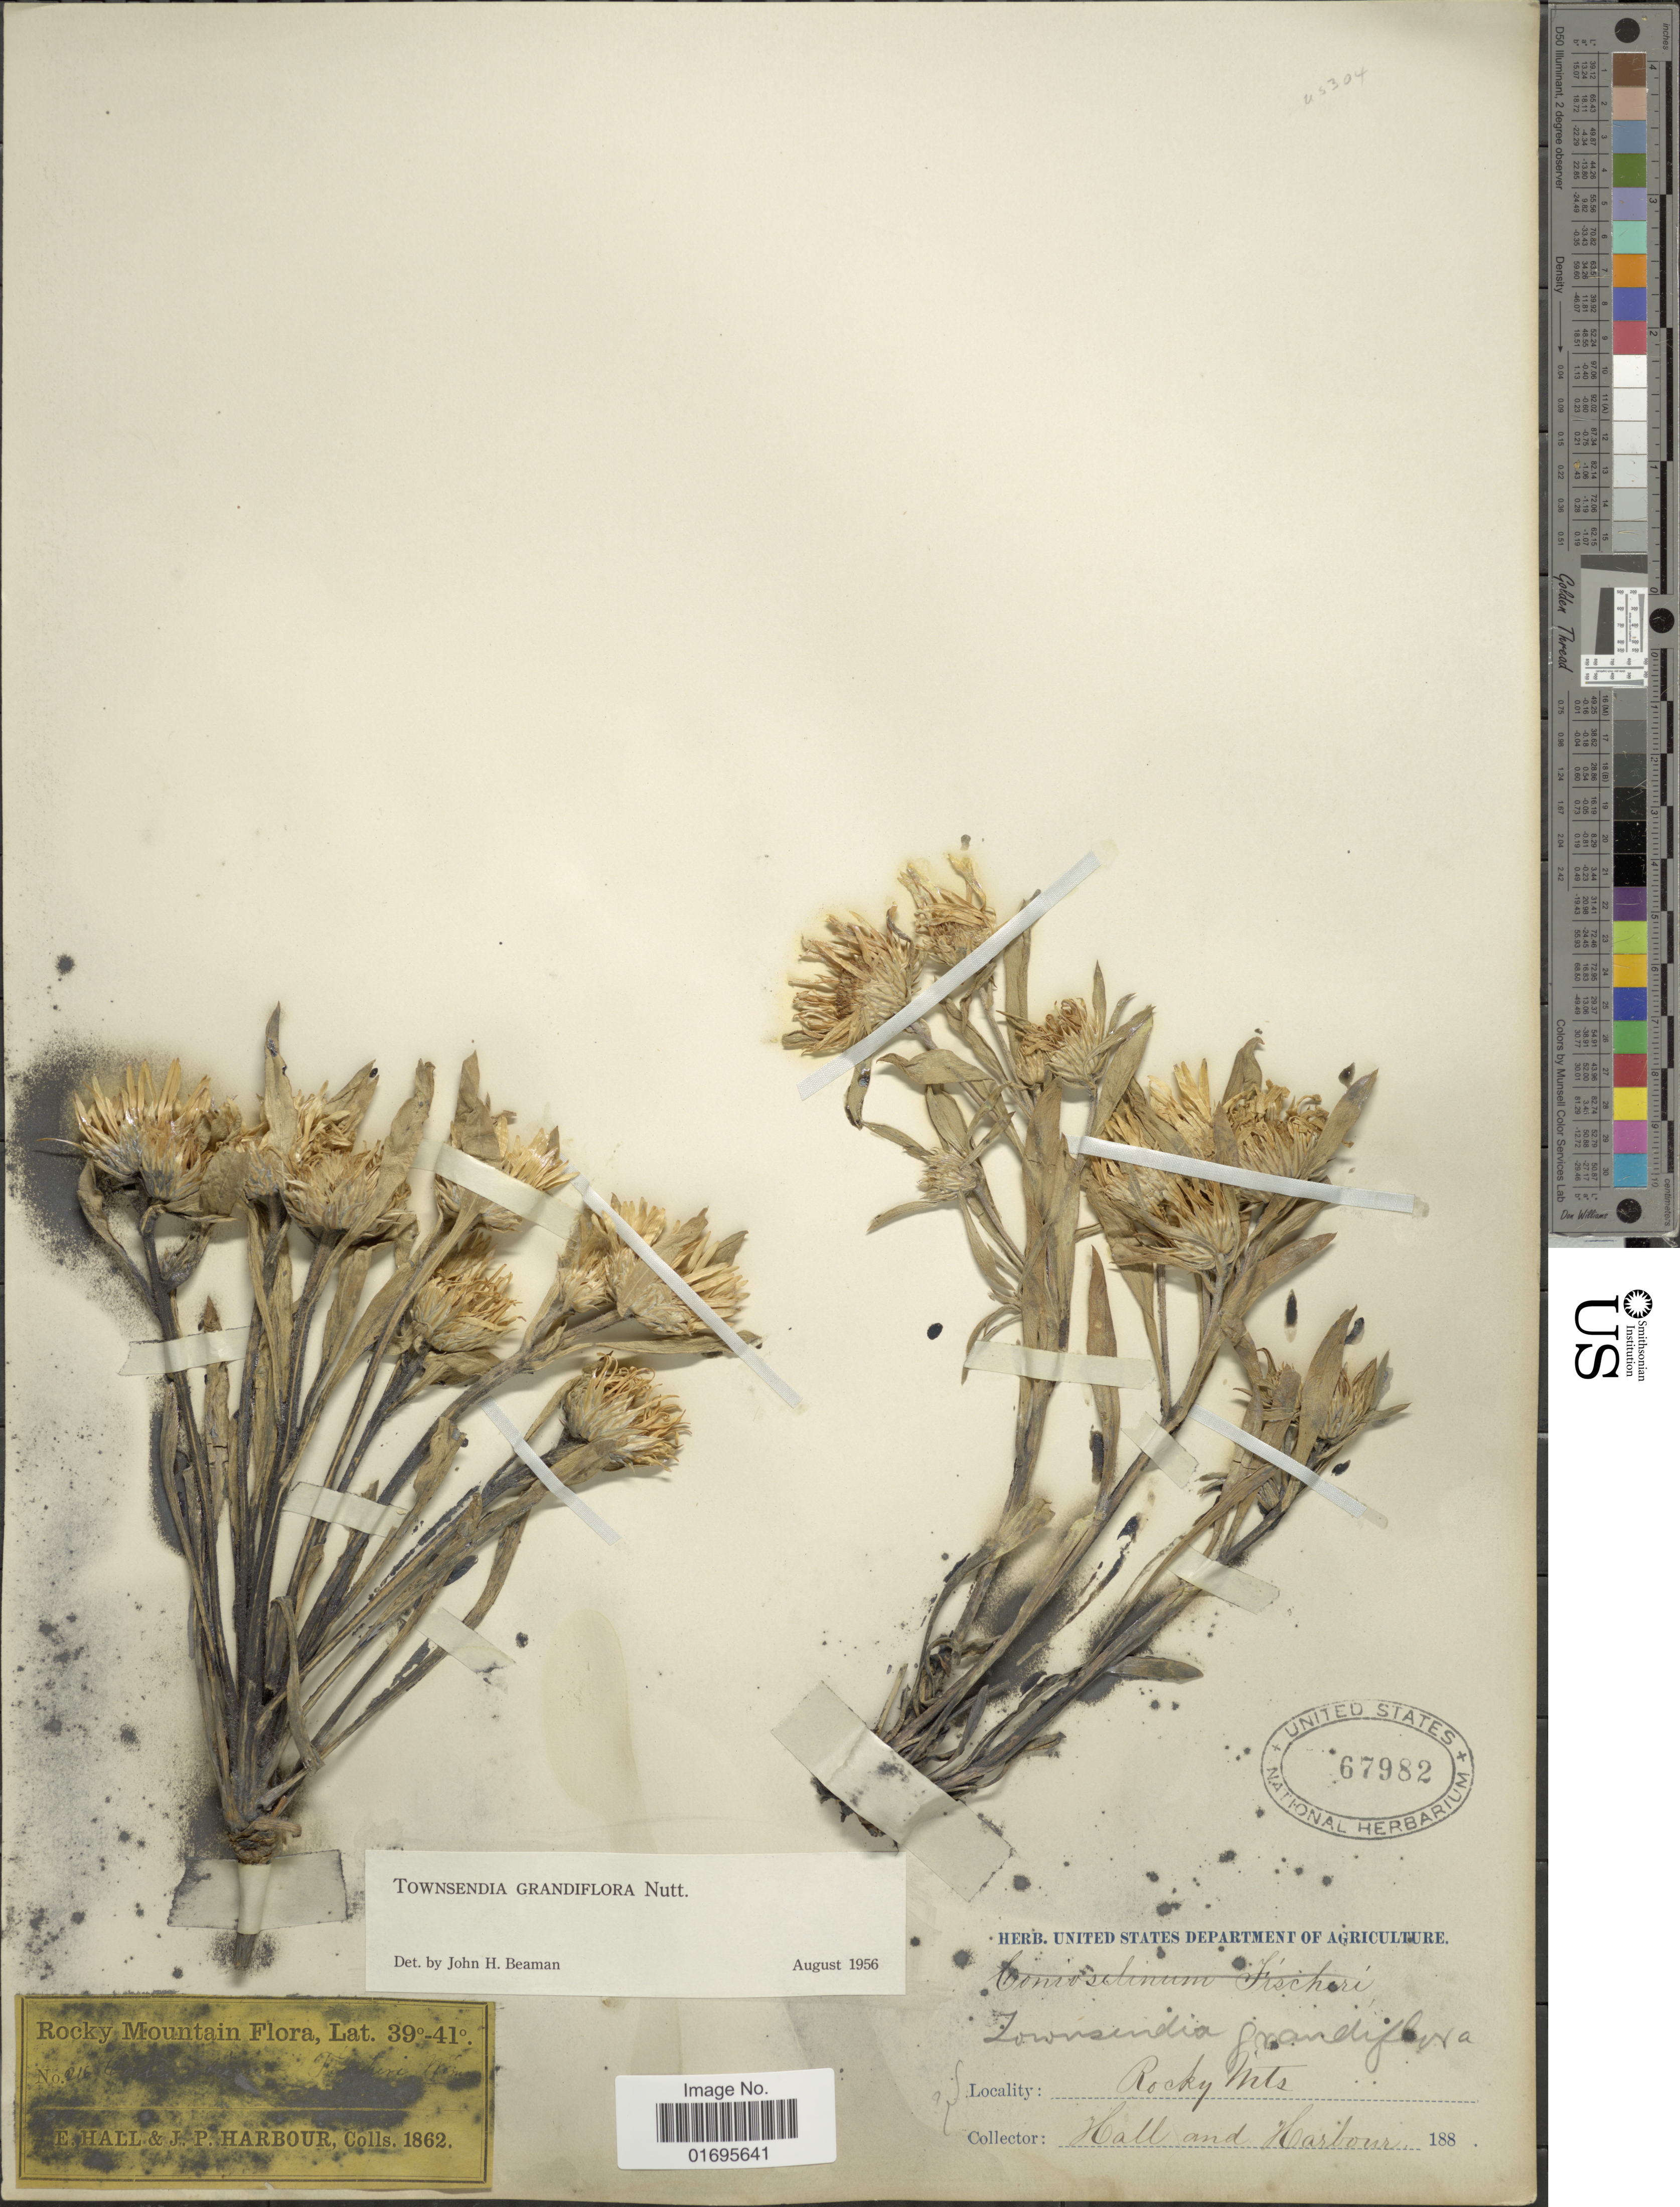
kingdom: Plantae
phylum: Tracheophyta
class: Magnoliopsida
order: Asterales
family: Asteraceae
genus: Townsendia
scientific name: Townsendia grandiflora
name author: Nutt.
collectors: E. Hall & J. Harbour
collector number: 2166*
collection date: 1862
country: United States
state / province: Colorado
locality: Rocky Mtns.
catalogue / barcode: US 67982